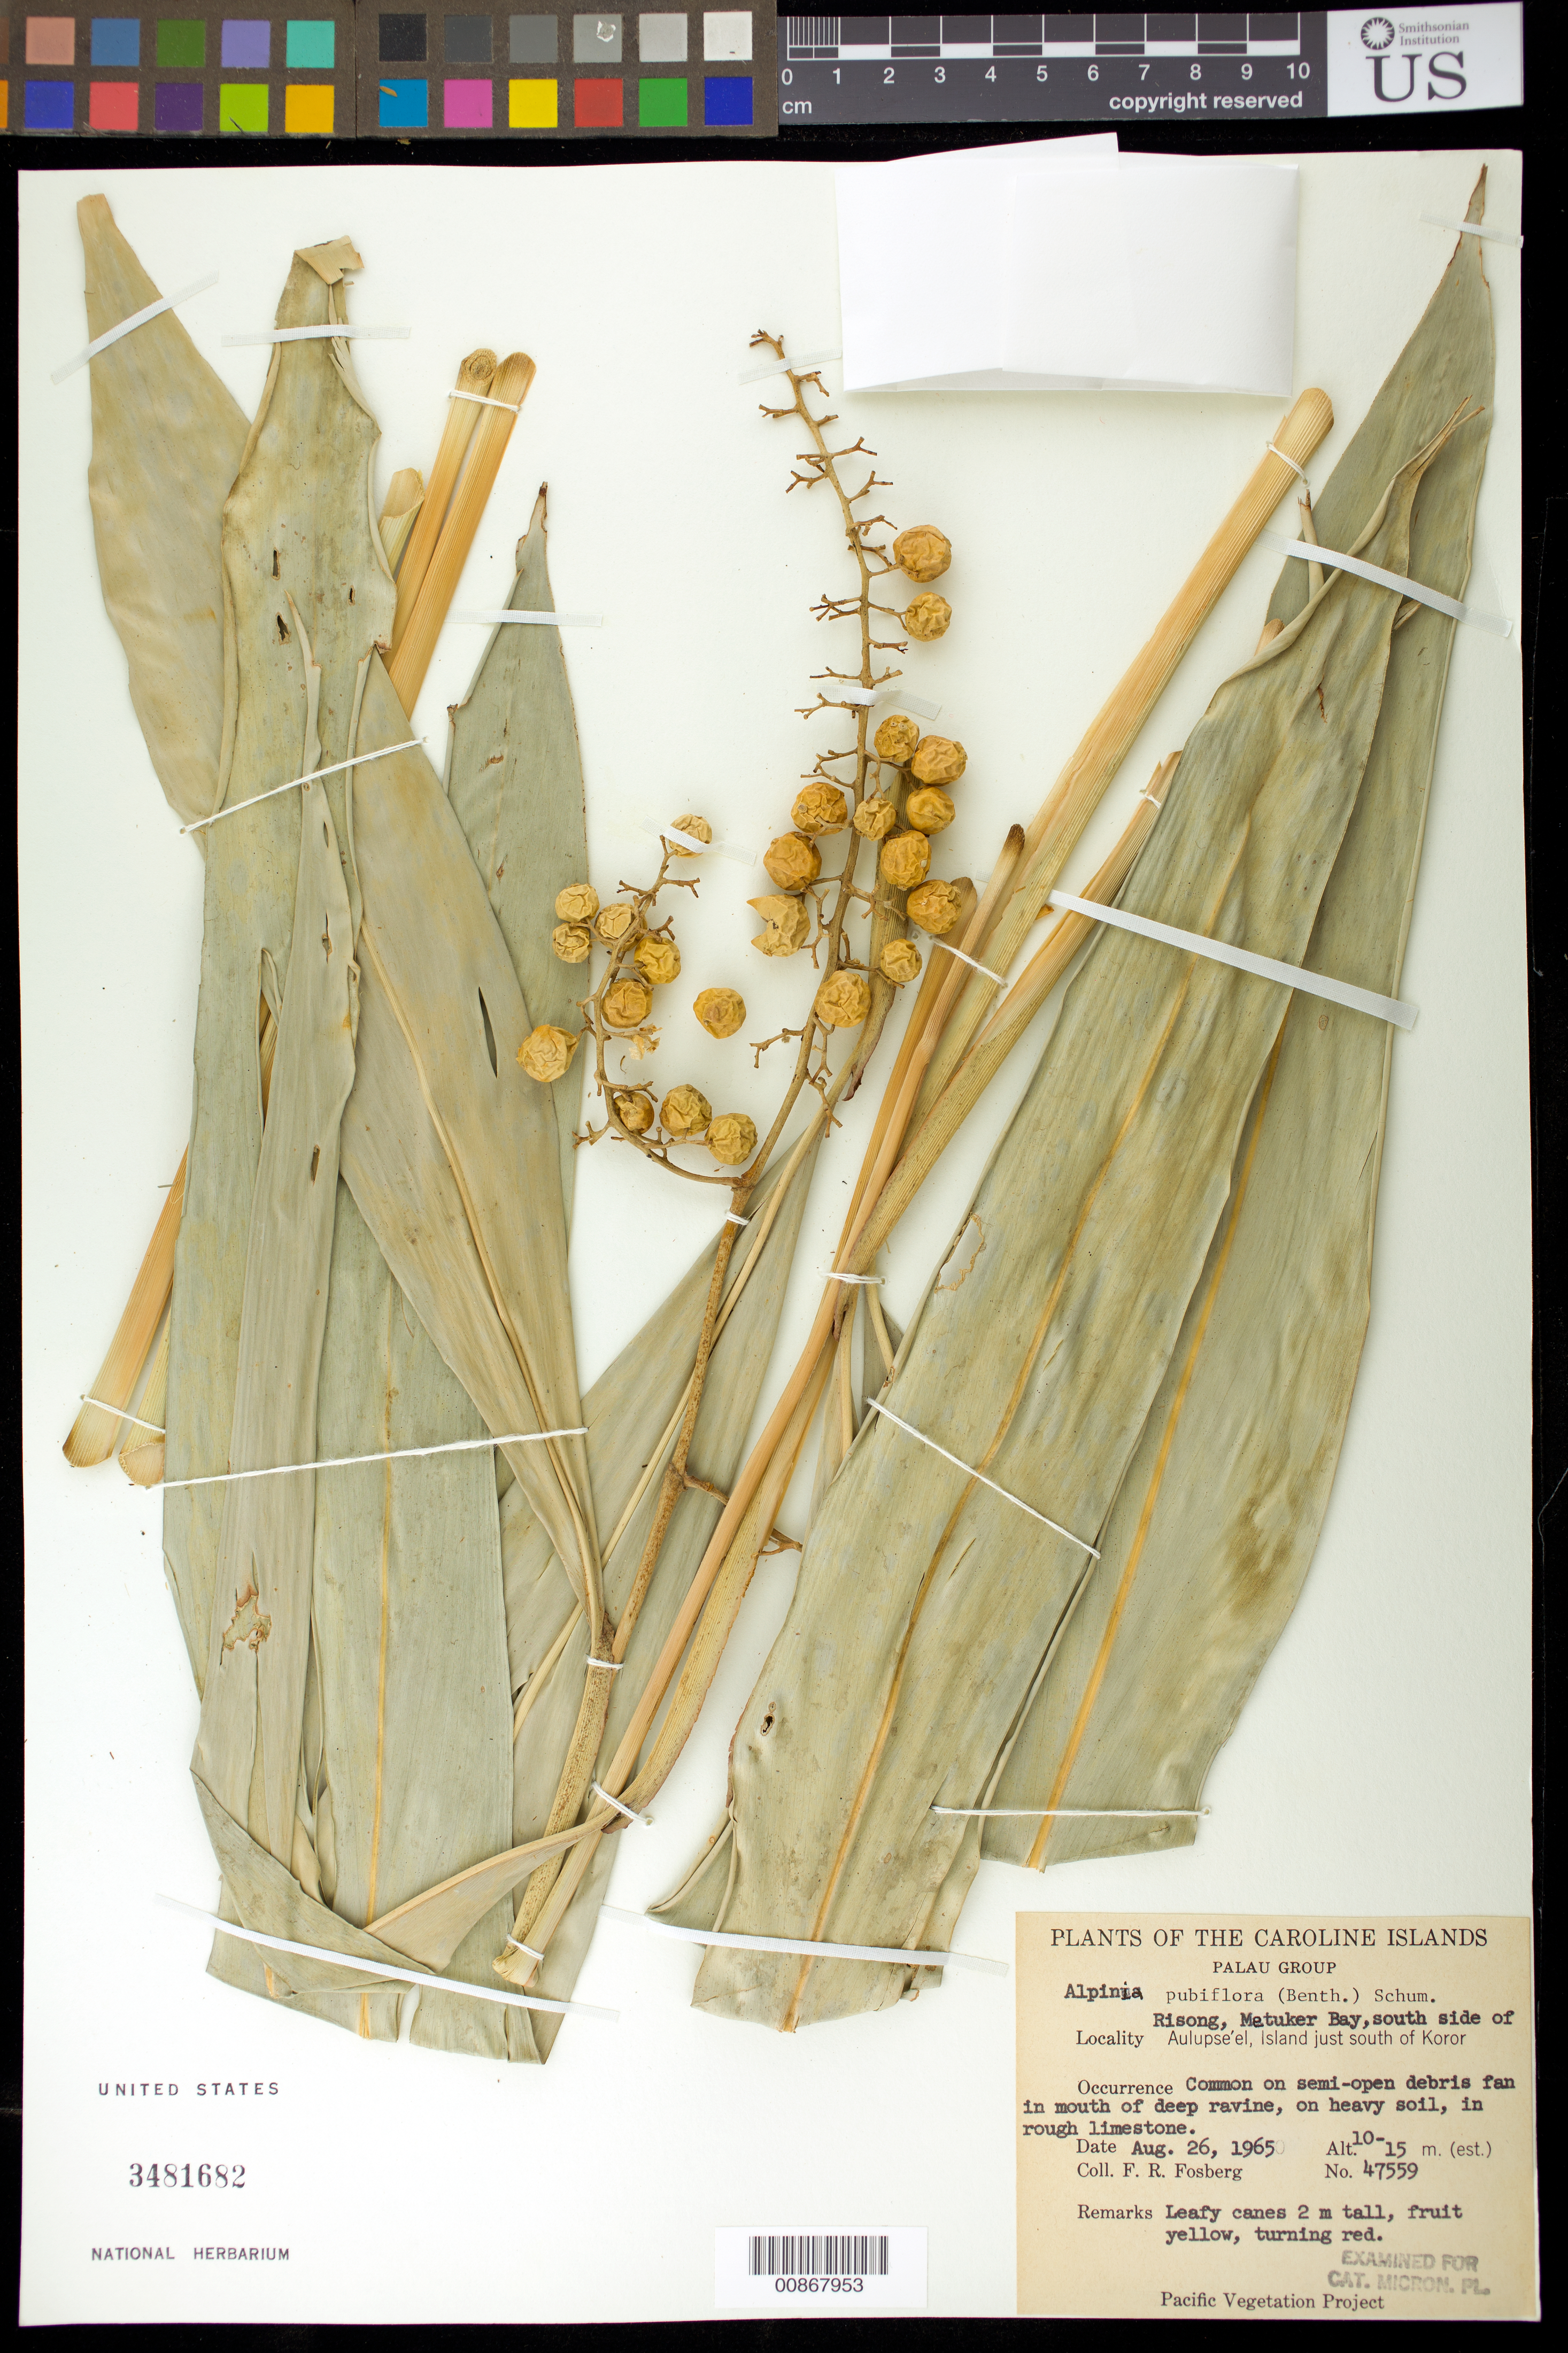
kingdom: Plantae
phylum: Tracheophyta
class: Liliopsida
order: Zingiberales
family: Zingiberaceae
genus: Alpinia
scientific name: Alpinia pubiflora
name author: (Benth.) K. Schum.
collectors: F. R. Fosberg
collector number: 47559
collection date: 1965-08-26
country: Palau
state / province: Palau Islands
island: Ulebsechel [Aulupse'el]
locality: Risong, Matuker Bay, south side of; S of Koror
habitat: Common on semi-open debris fan in mouth of deep ravine, on heavy soild, in rough limestone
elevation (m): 10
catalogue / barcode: US 3481682